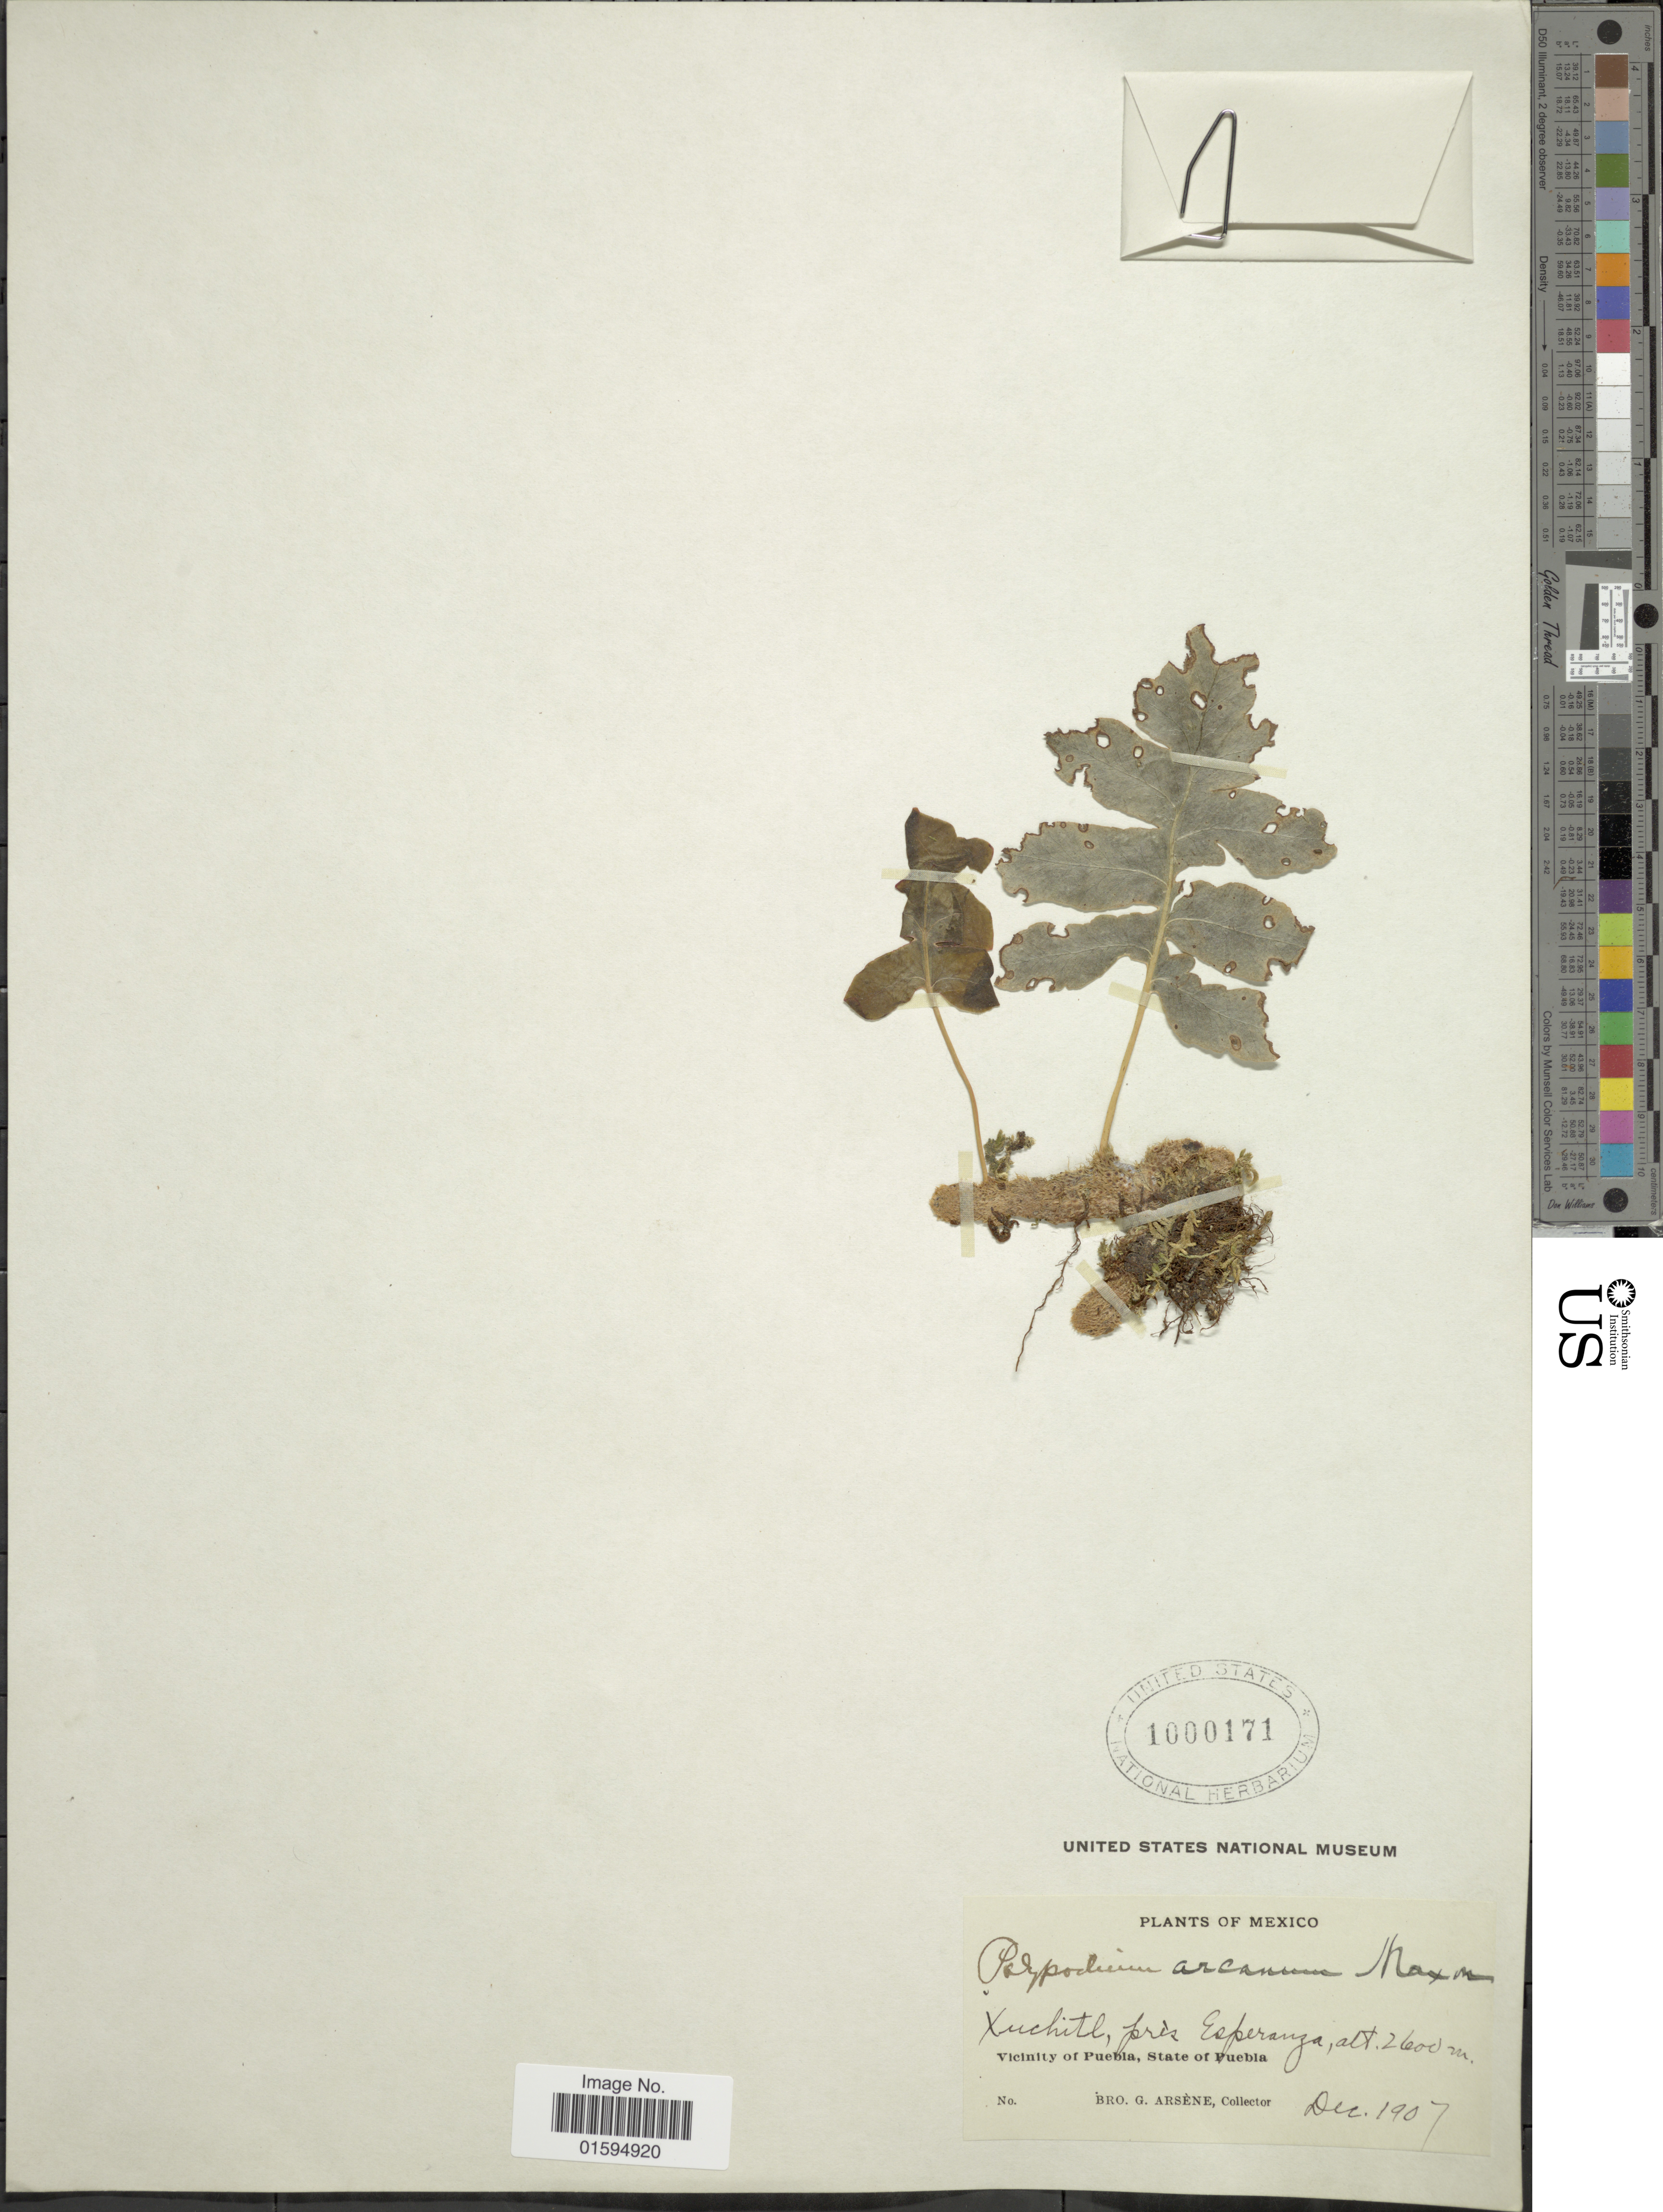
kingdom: Plantae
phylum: Tracheophyta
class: Polypodiopsida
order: Polypodiales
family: Polypodiaceae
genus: Polypodium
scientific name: Polypodium arcanum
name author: Maxon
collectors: Bro. G. Arsène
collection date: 1907-12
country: Mexico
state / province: Puebla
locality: Xuchitl, pres Esperanza, Vicinity of Puebla, State of Puebla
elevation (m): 2600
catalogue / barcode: US 1000171